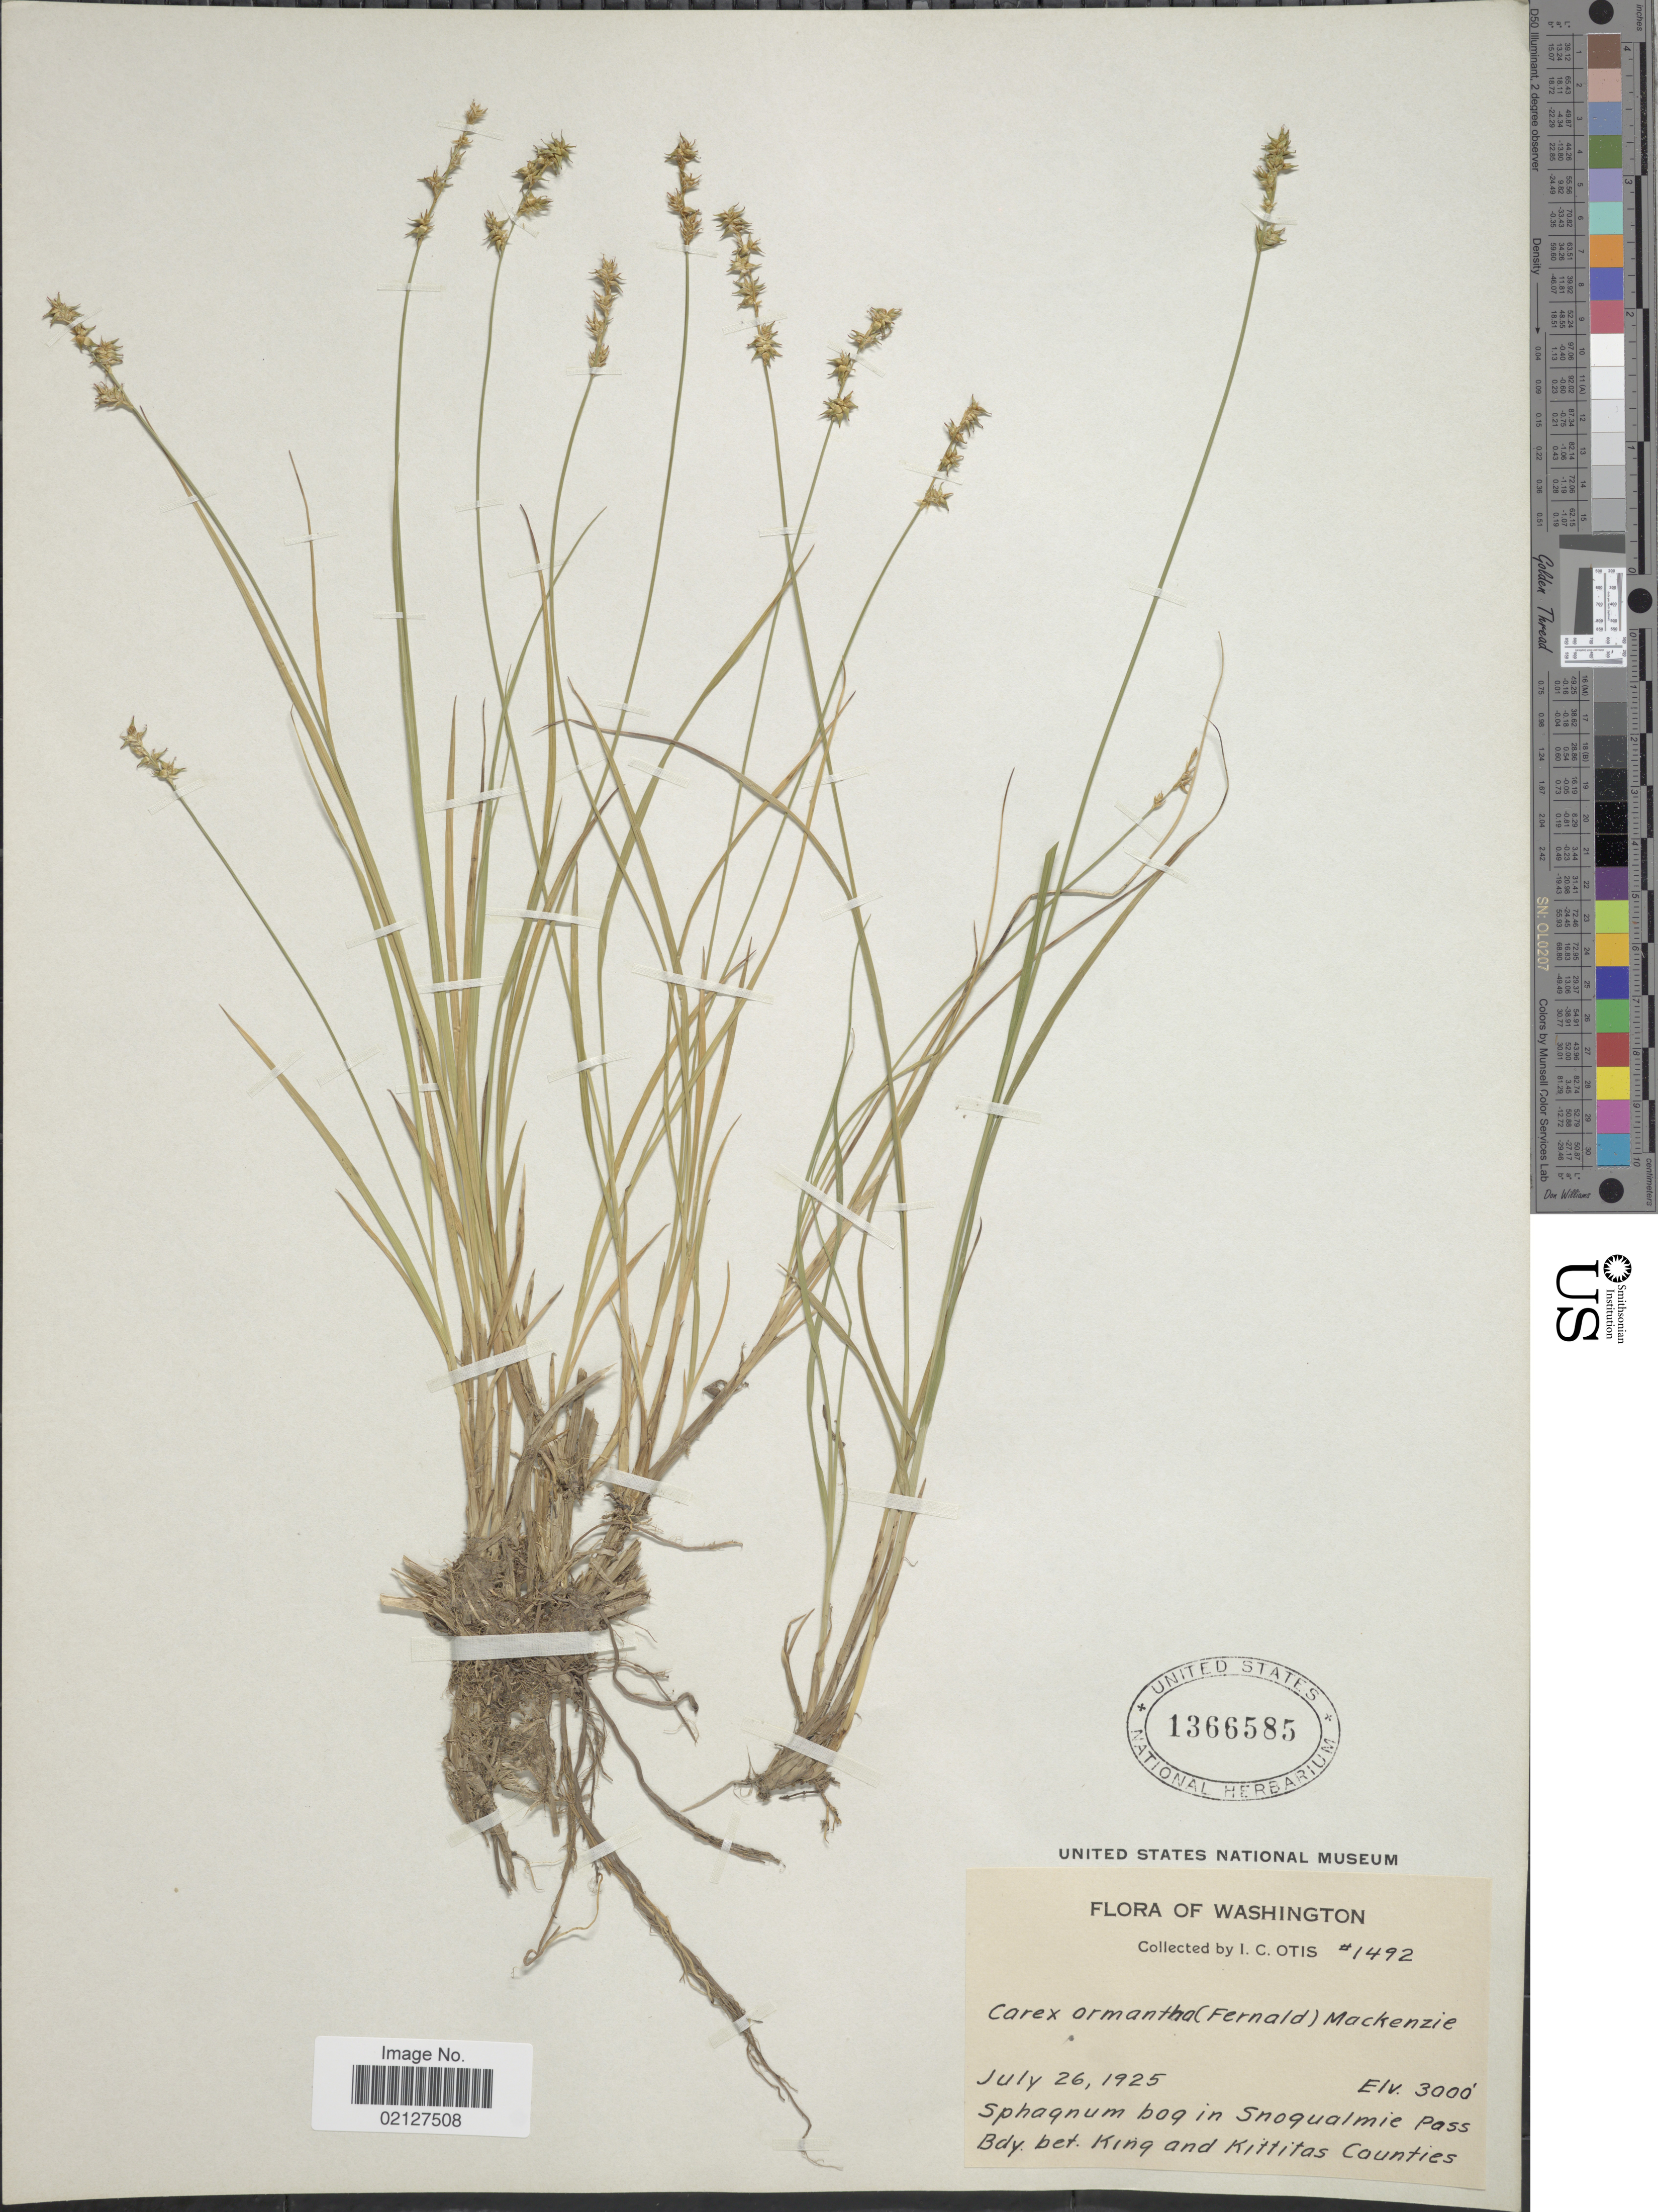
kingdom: Plantae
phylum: Tracheophyta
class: Liliopsida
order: Poales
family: Cyperaceae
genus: Carex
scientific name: Carex echinata subsp. echinata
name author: Murray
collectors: I. C. Otis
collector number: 1492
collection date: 1925-07-26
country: United States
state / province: Washington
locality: Sphagnum bog in Snoqualmie Pass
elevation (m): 914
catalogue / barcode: US 1366585